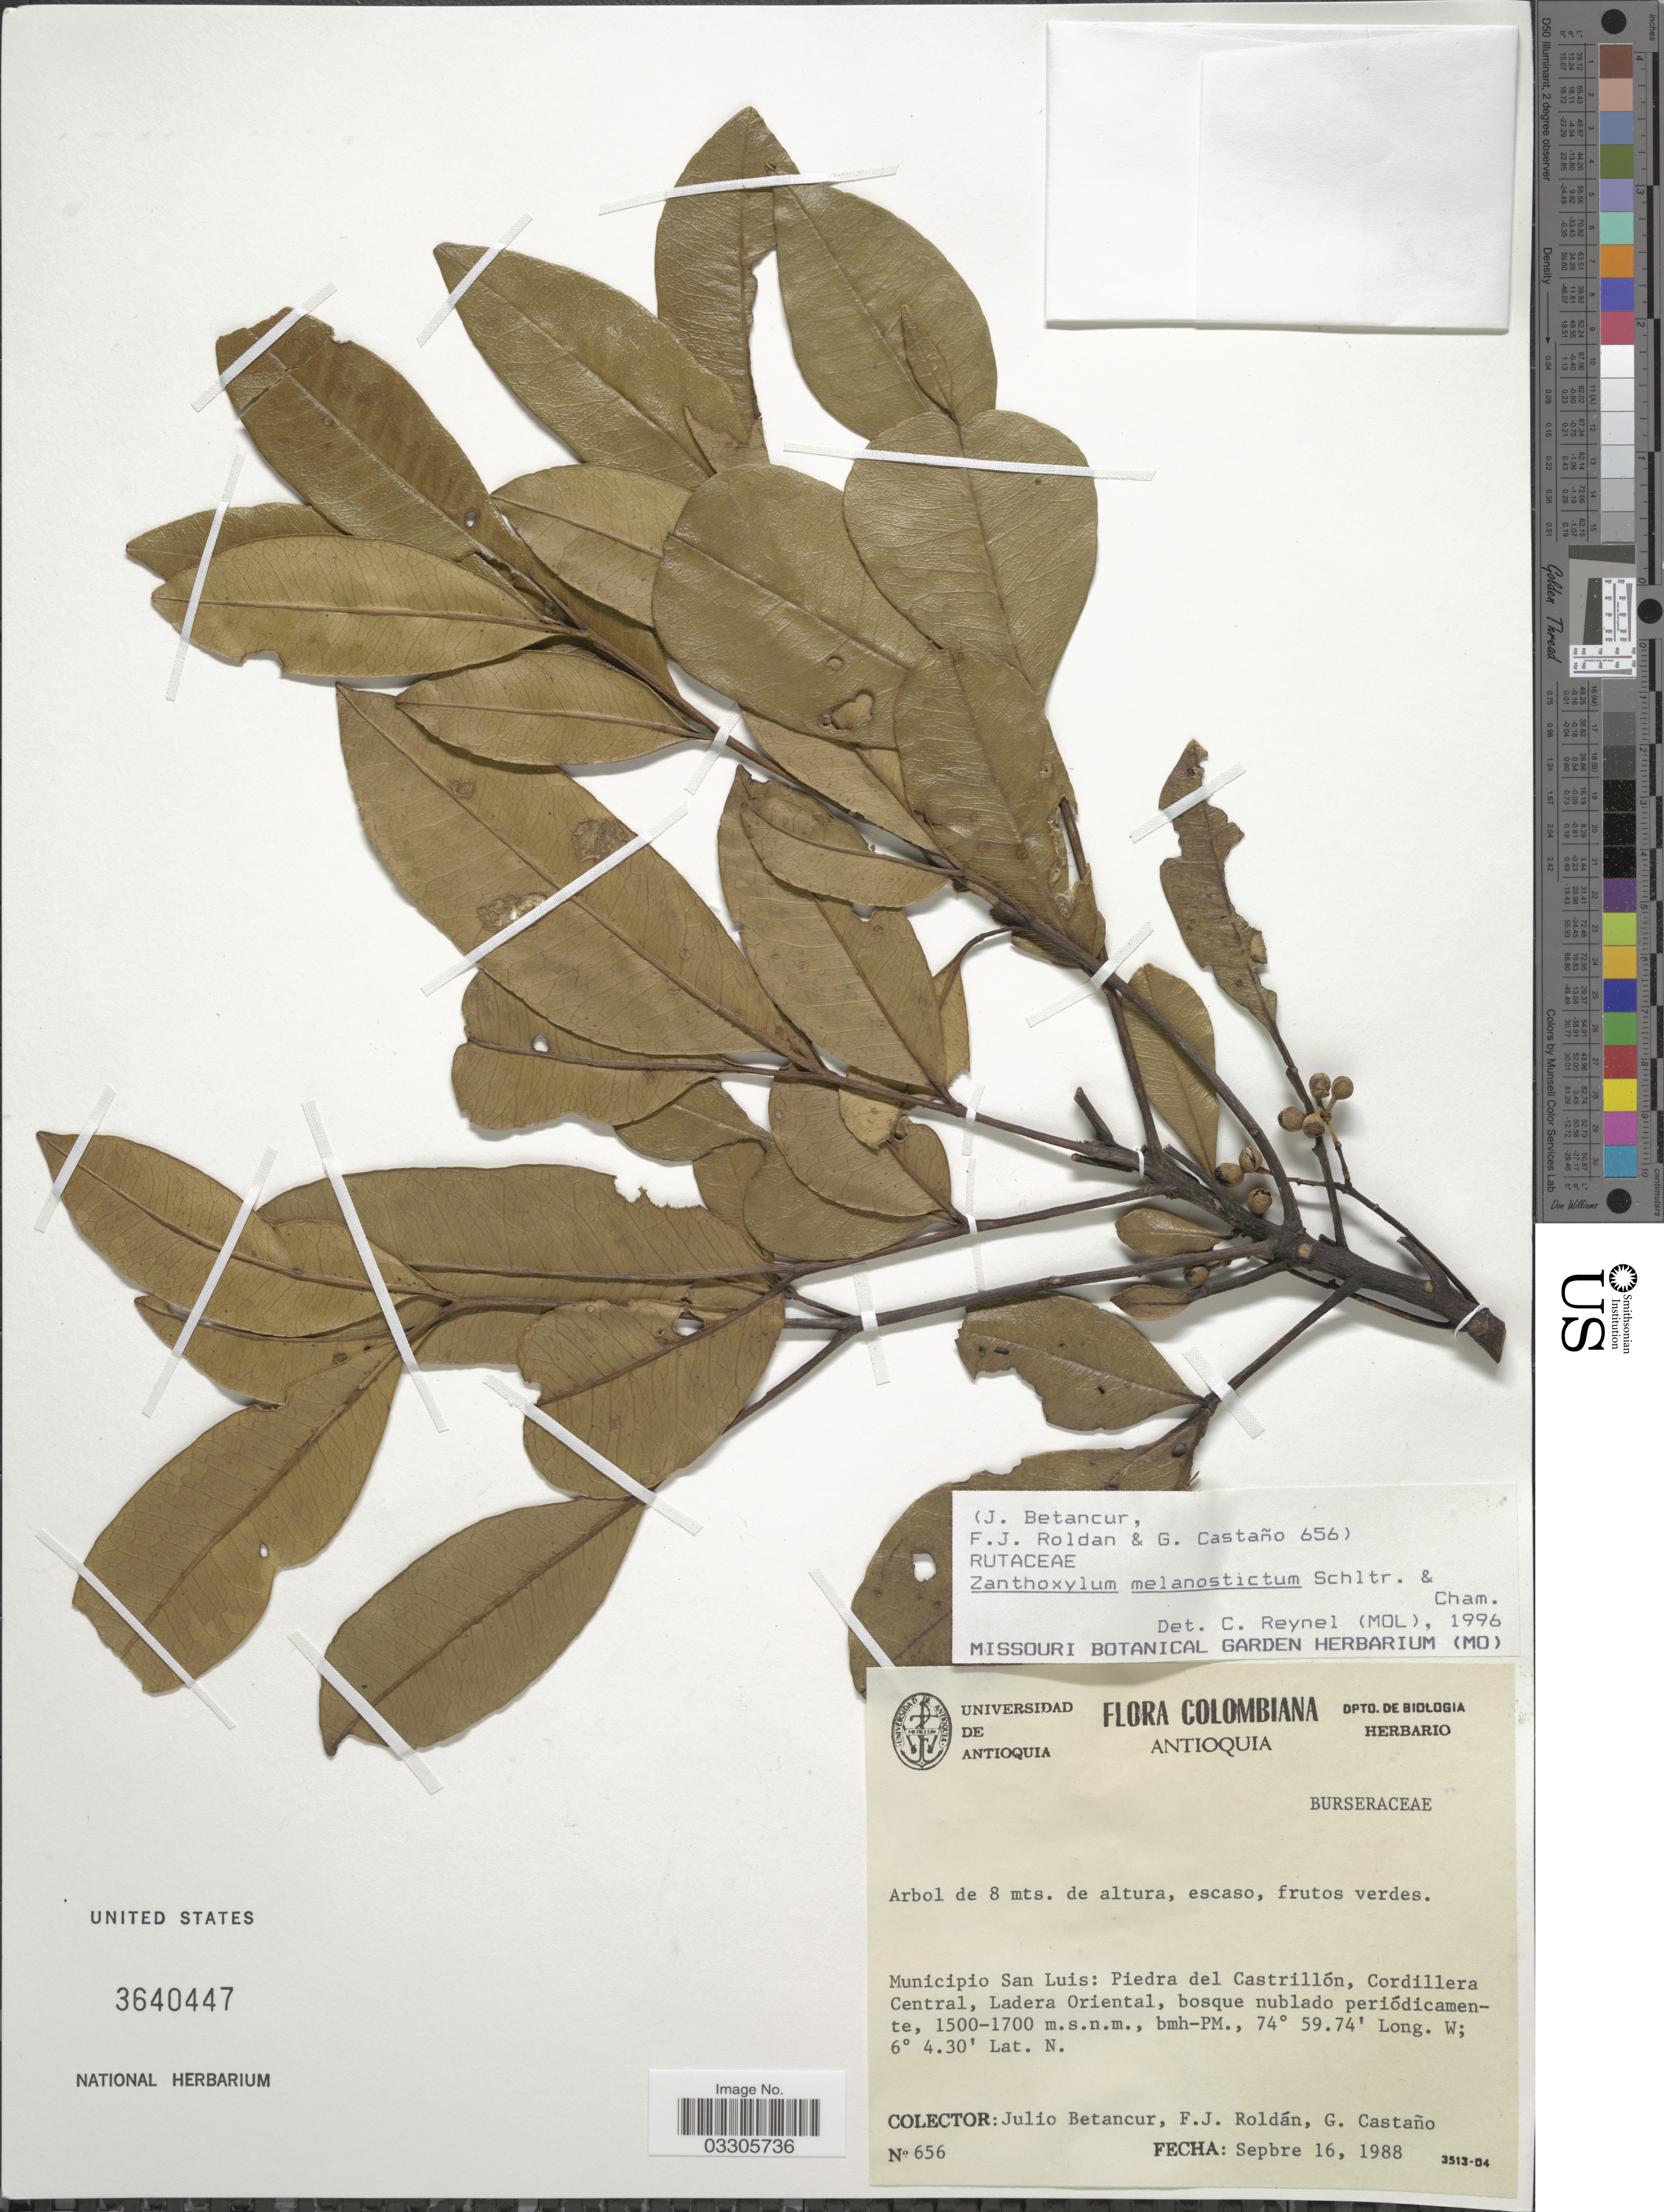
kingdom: Plantae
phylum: Tracheophyta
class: Magnoliopsida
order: Sapindales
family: Rutaceae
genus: Zanthoxylum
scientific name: Zanthoxylum melanostictum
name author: Schltdl. & Cham.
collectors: J. Betancur, F. J. Roldán & G. Castano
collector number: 656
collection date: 1988-09-16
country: Colombia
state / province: Antioquia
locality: Municipio San Luis: Piedra del Castrillón, Cordillera Central, Ladera Oriental.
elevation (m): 1500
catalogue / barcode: US 3640447